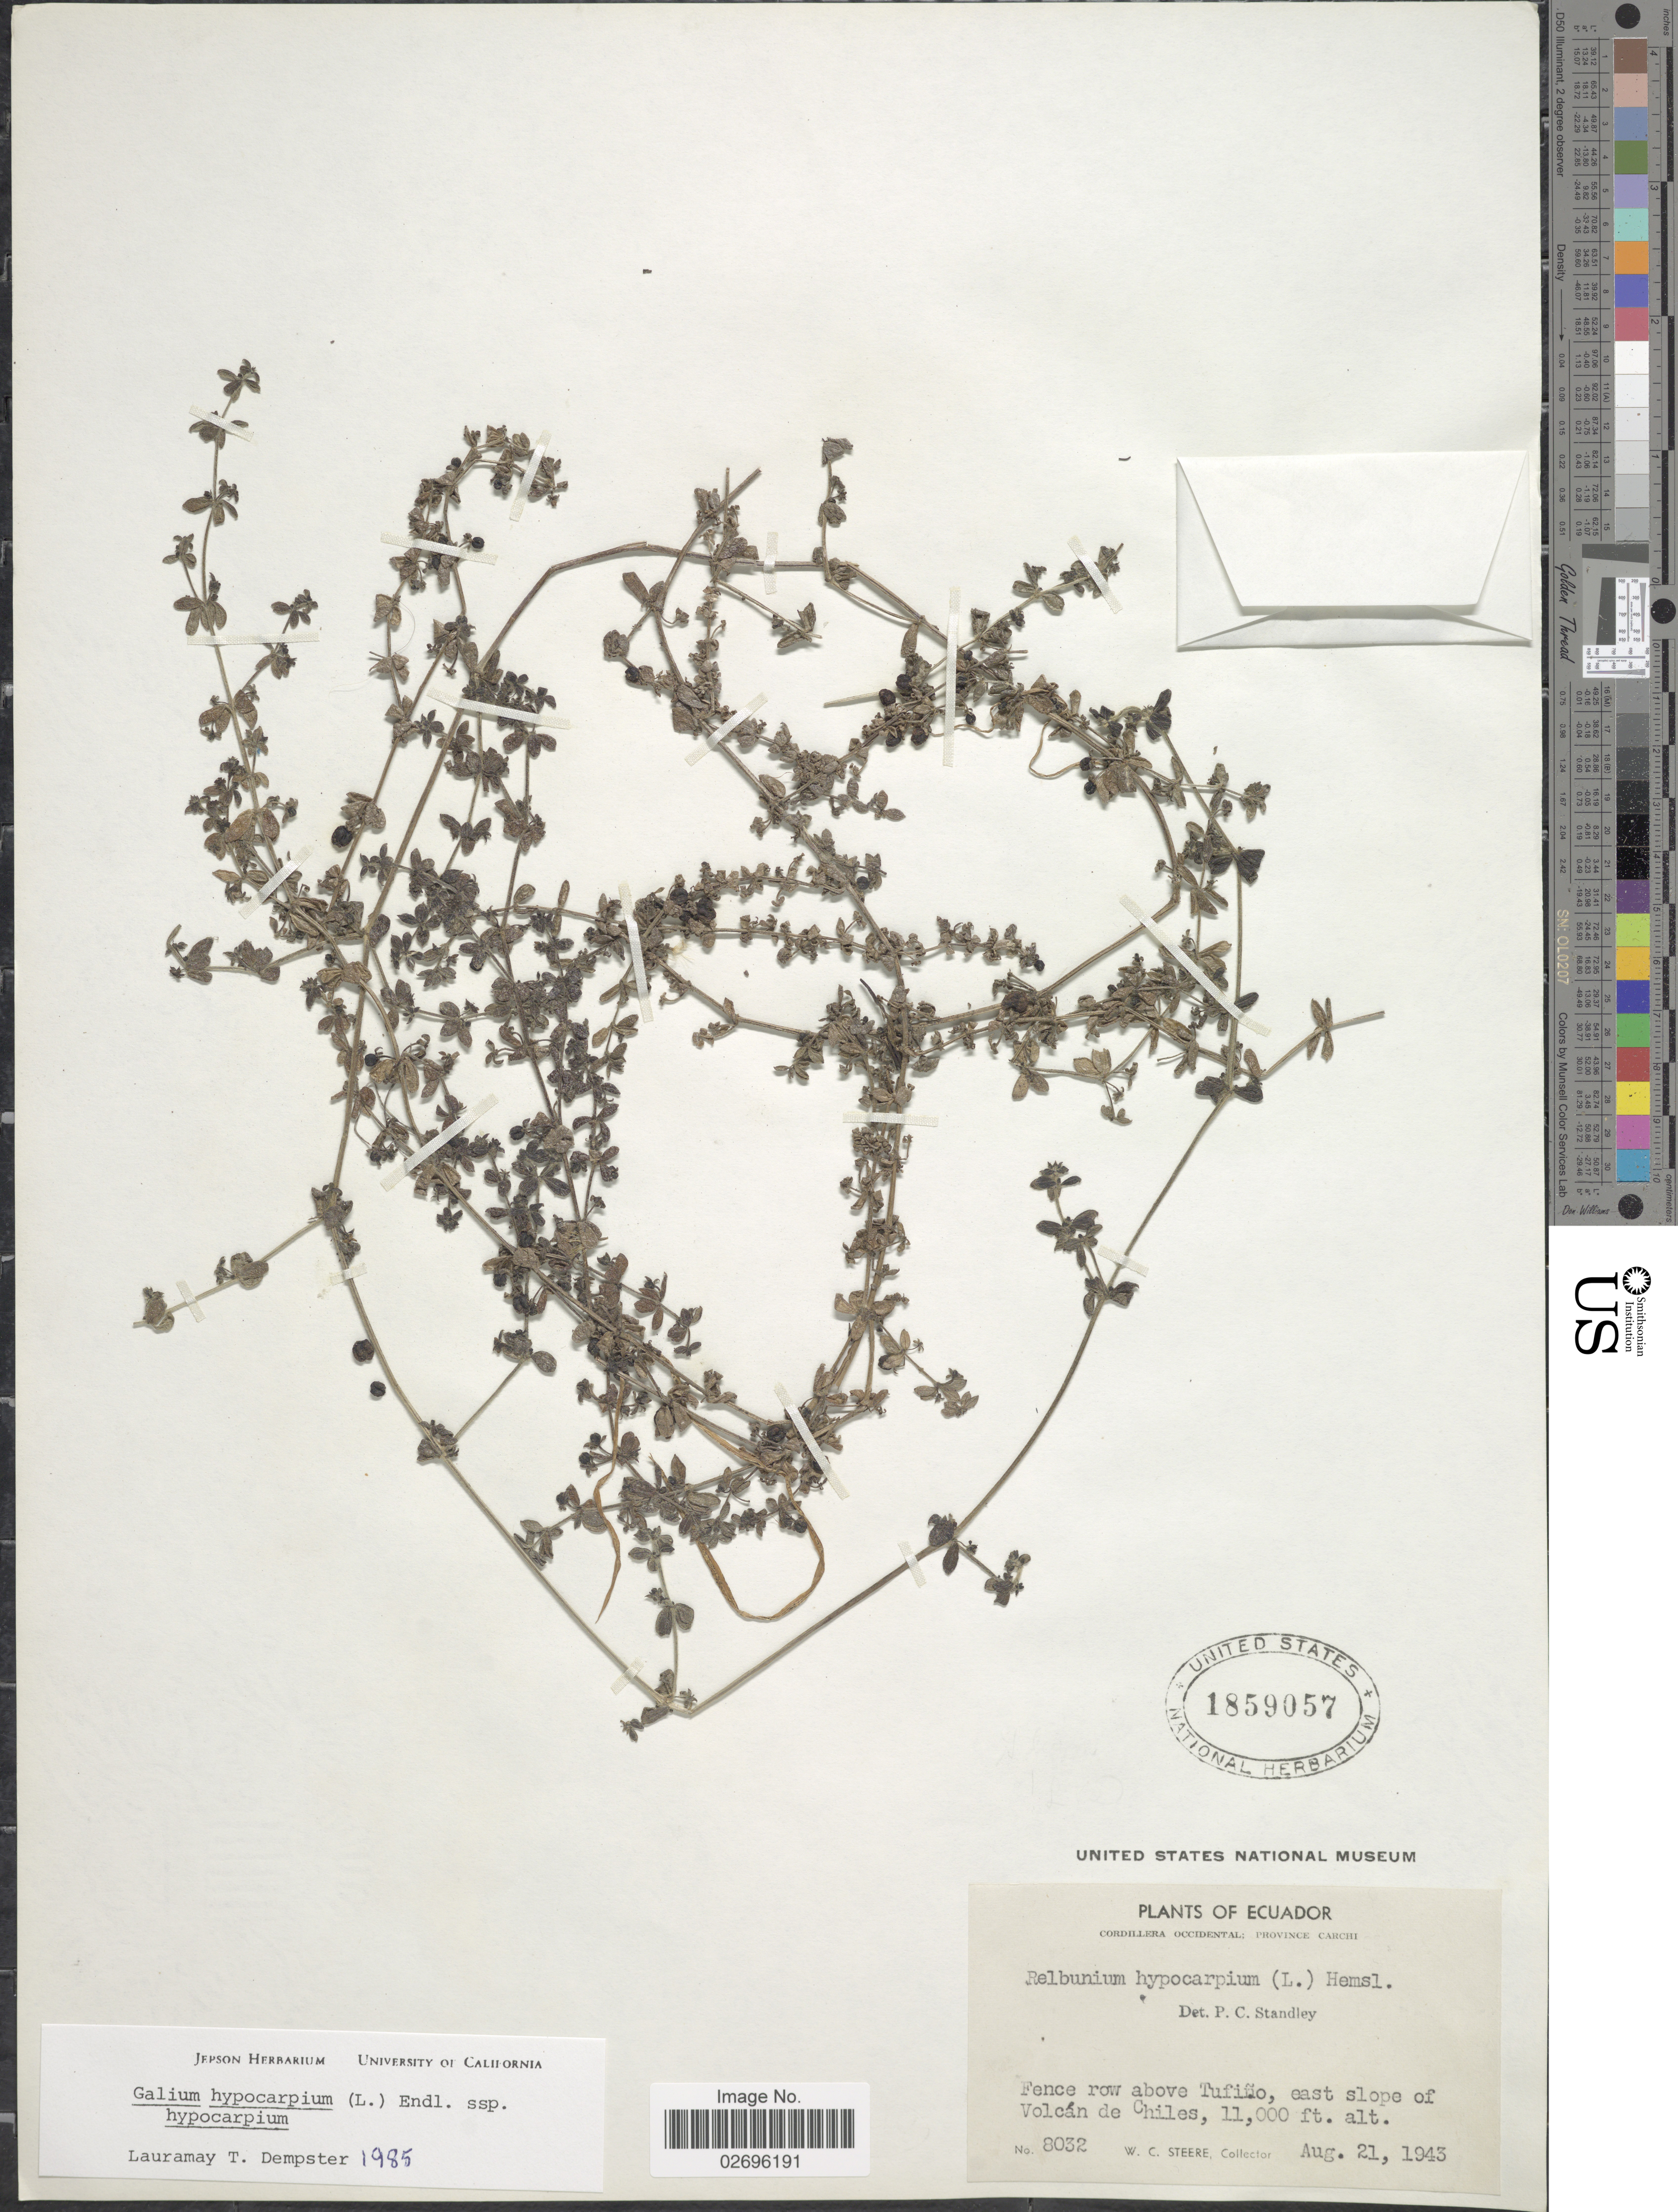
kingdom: Plantae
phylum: Tracheophyta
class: Magnoliopsida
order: Gentianales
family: Rubiaceae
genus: Galium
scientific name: Galium hypocarpium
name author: (L.) Endl. ex Griseb.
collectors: W. C. Steere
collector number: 8032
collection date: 1943-08-21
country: Ecuador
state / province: Carchi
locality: Cordillera Occidental. Fence row above Tufiño, east slope of Volcán de Chiles.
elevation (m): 3353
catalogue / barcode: US 1859057